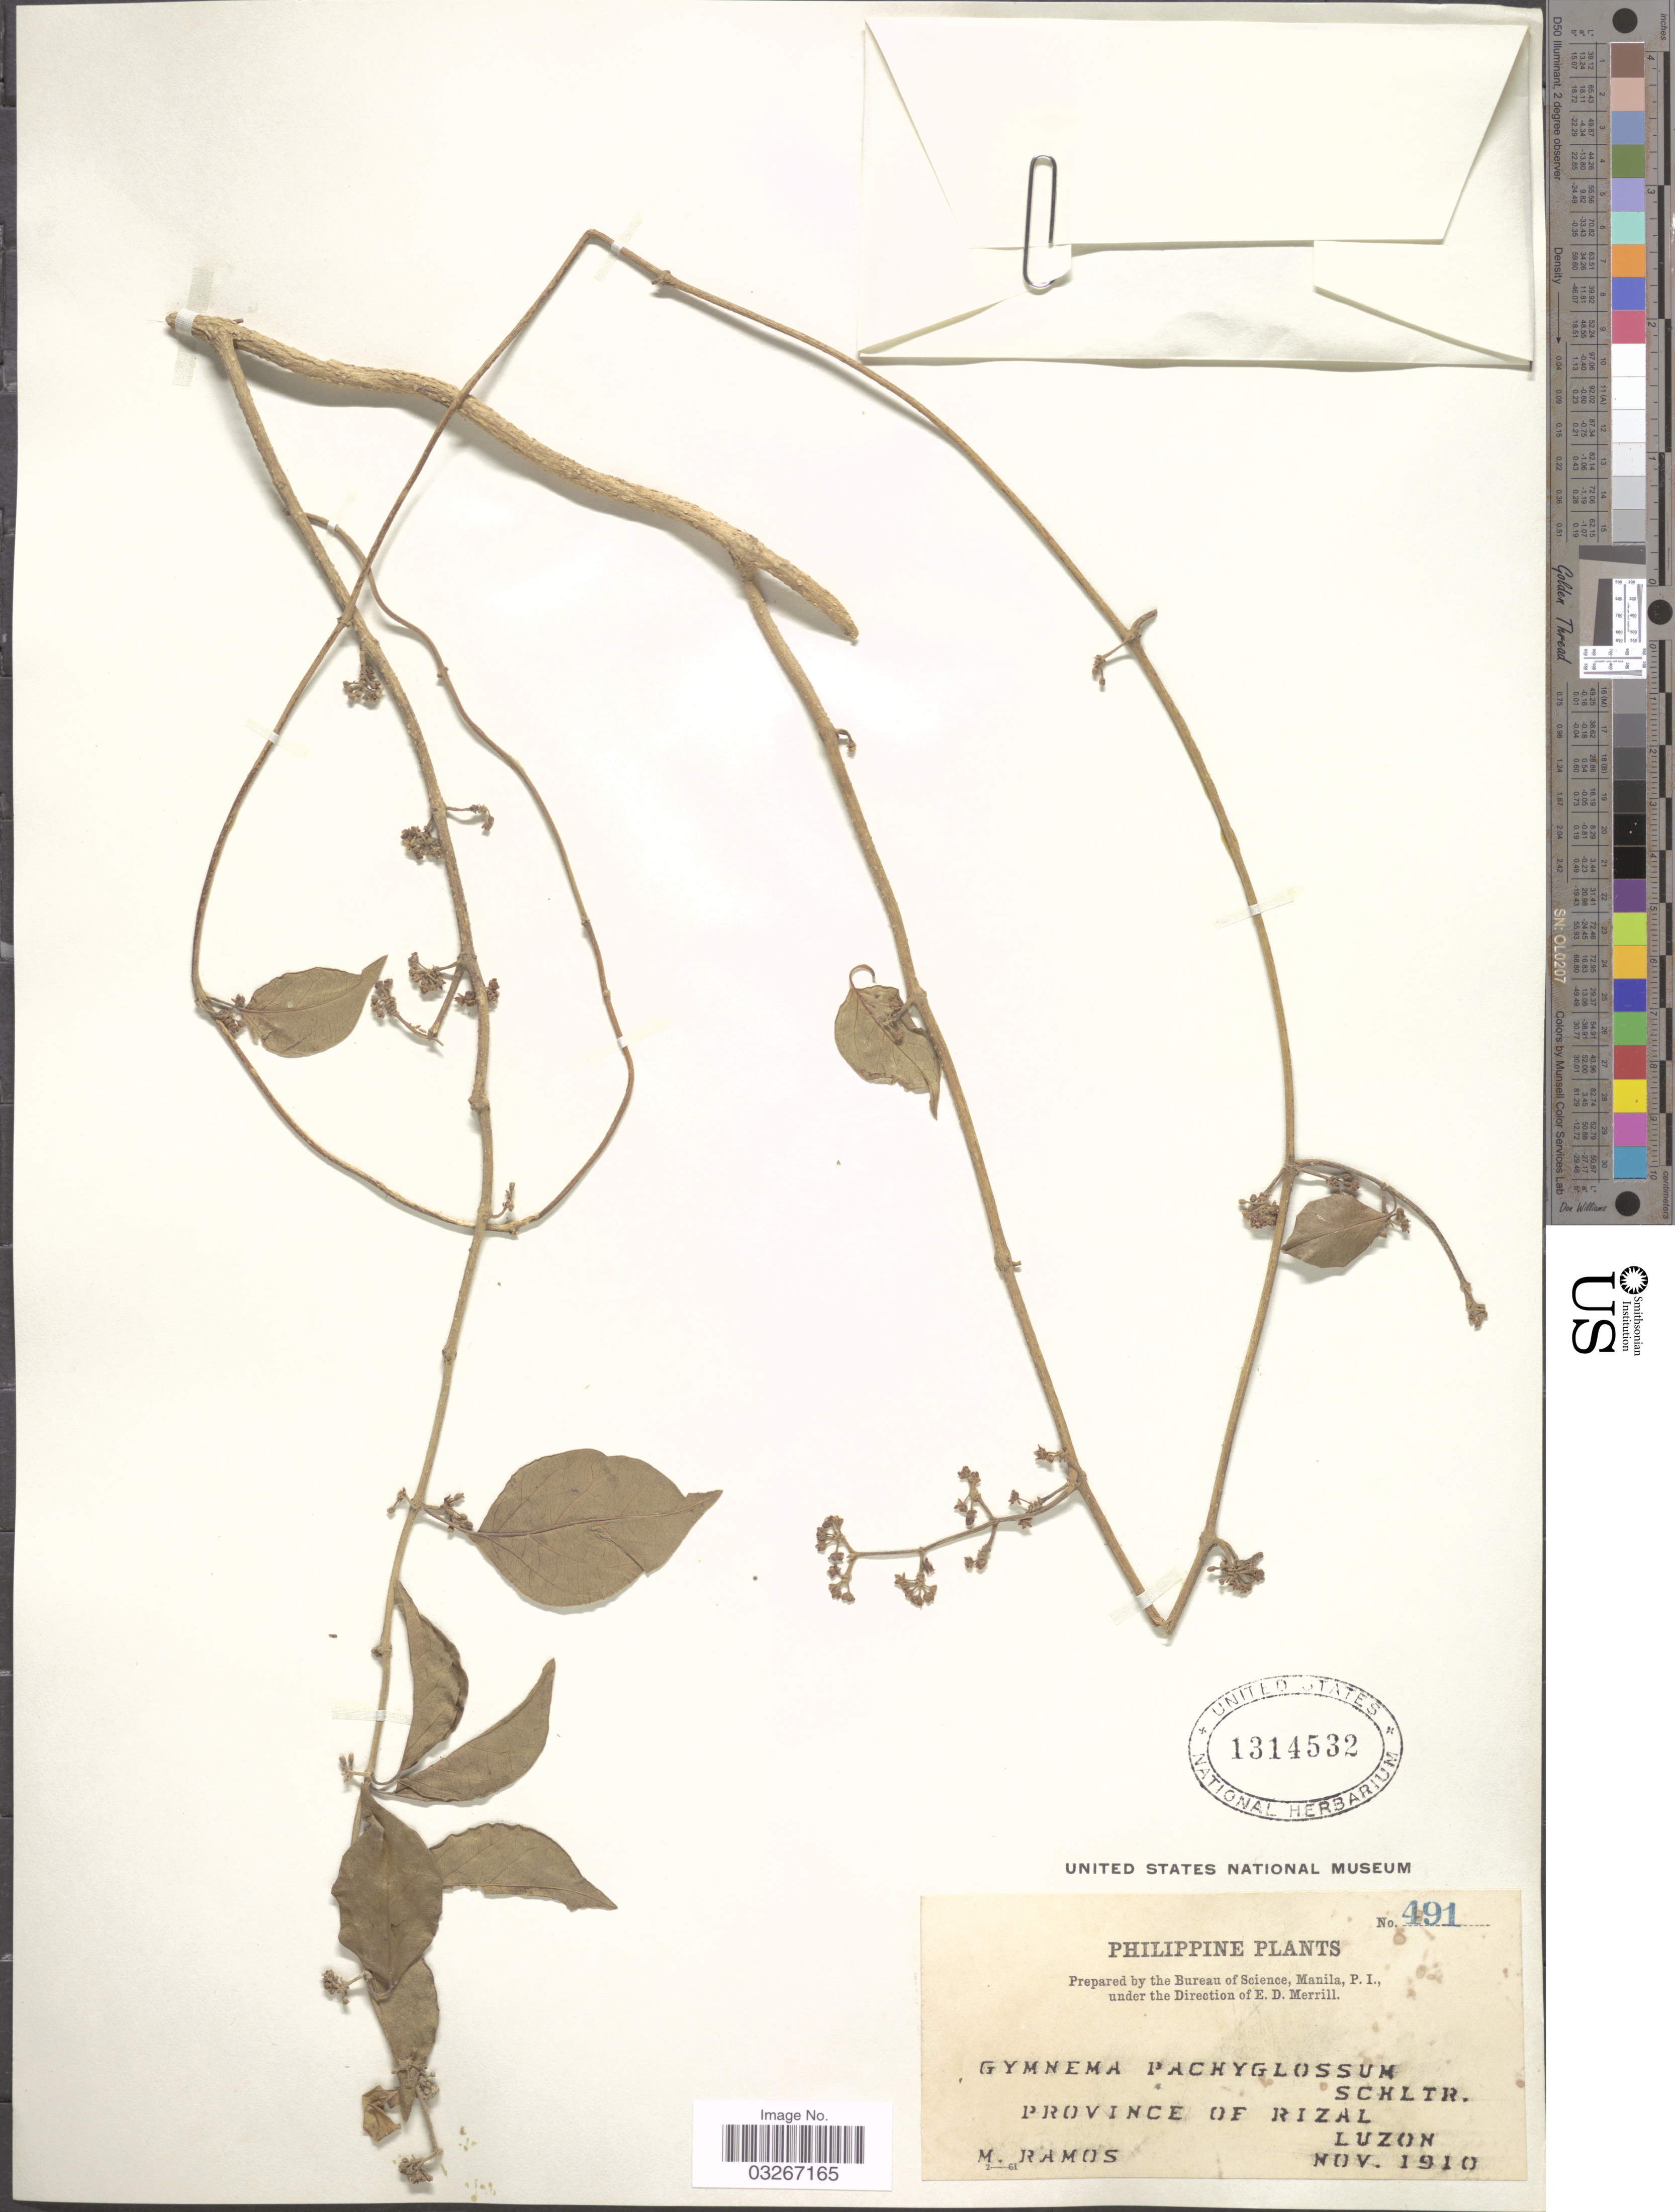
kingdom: Plantae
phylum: Tracheophyta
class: Magnoliopsida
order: Gentianales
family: Apocynaceae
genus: Gymnema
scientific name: Gymnema pachyglossum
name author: Schltr.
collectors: M. Ramos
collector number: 491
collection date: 1910-11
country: Philippines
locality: Province of Rizal. Luzon.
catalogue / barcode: US 1314532